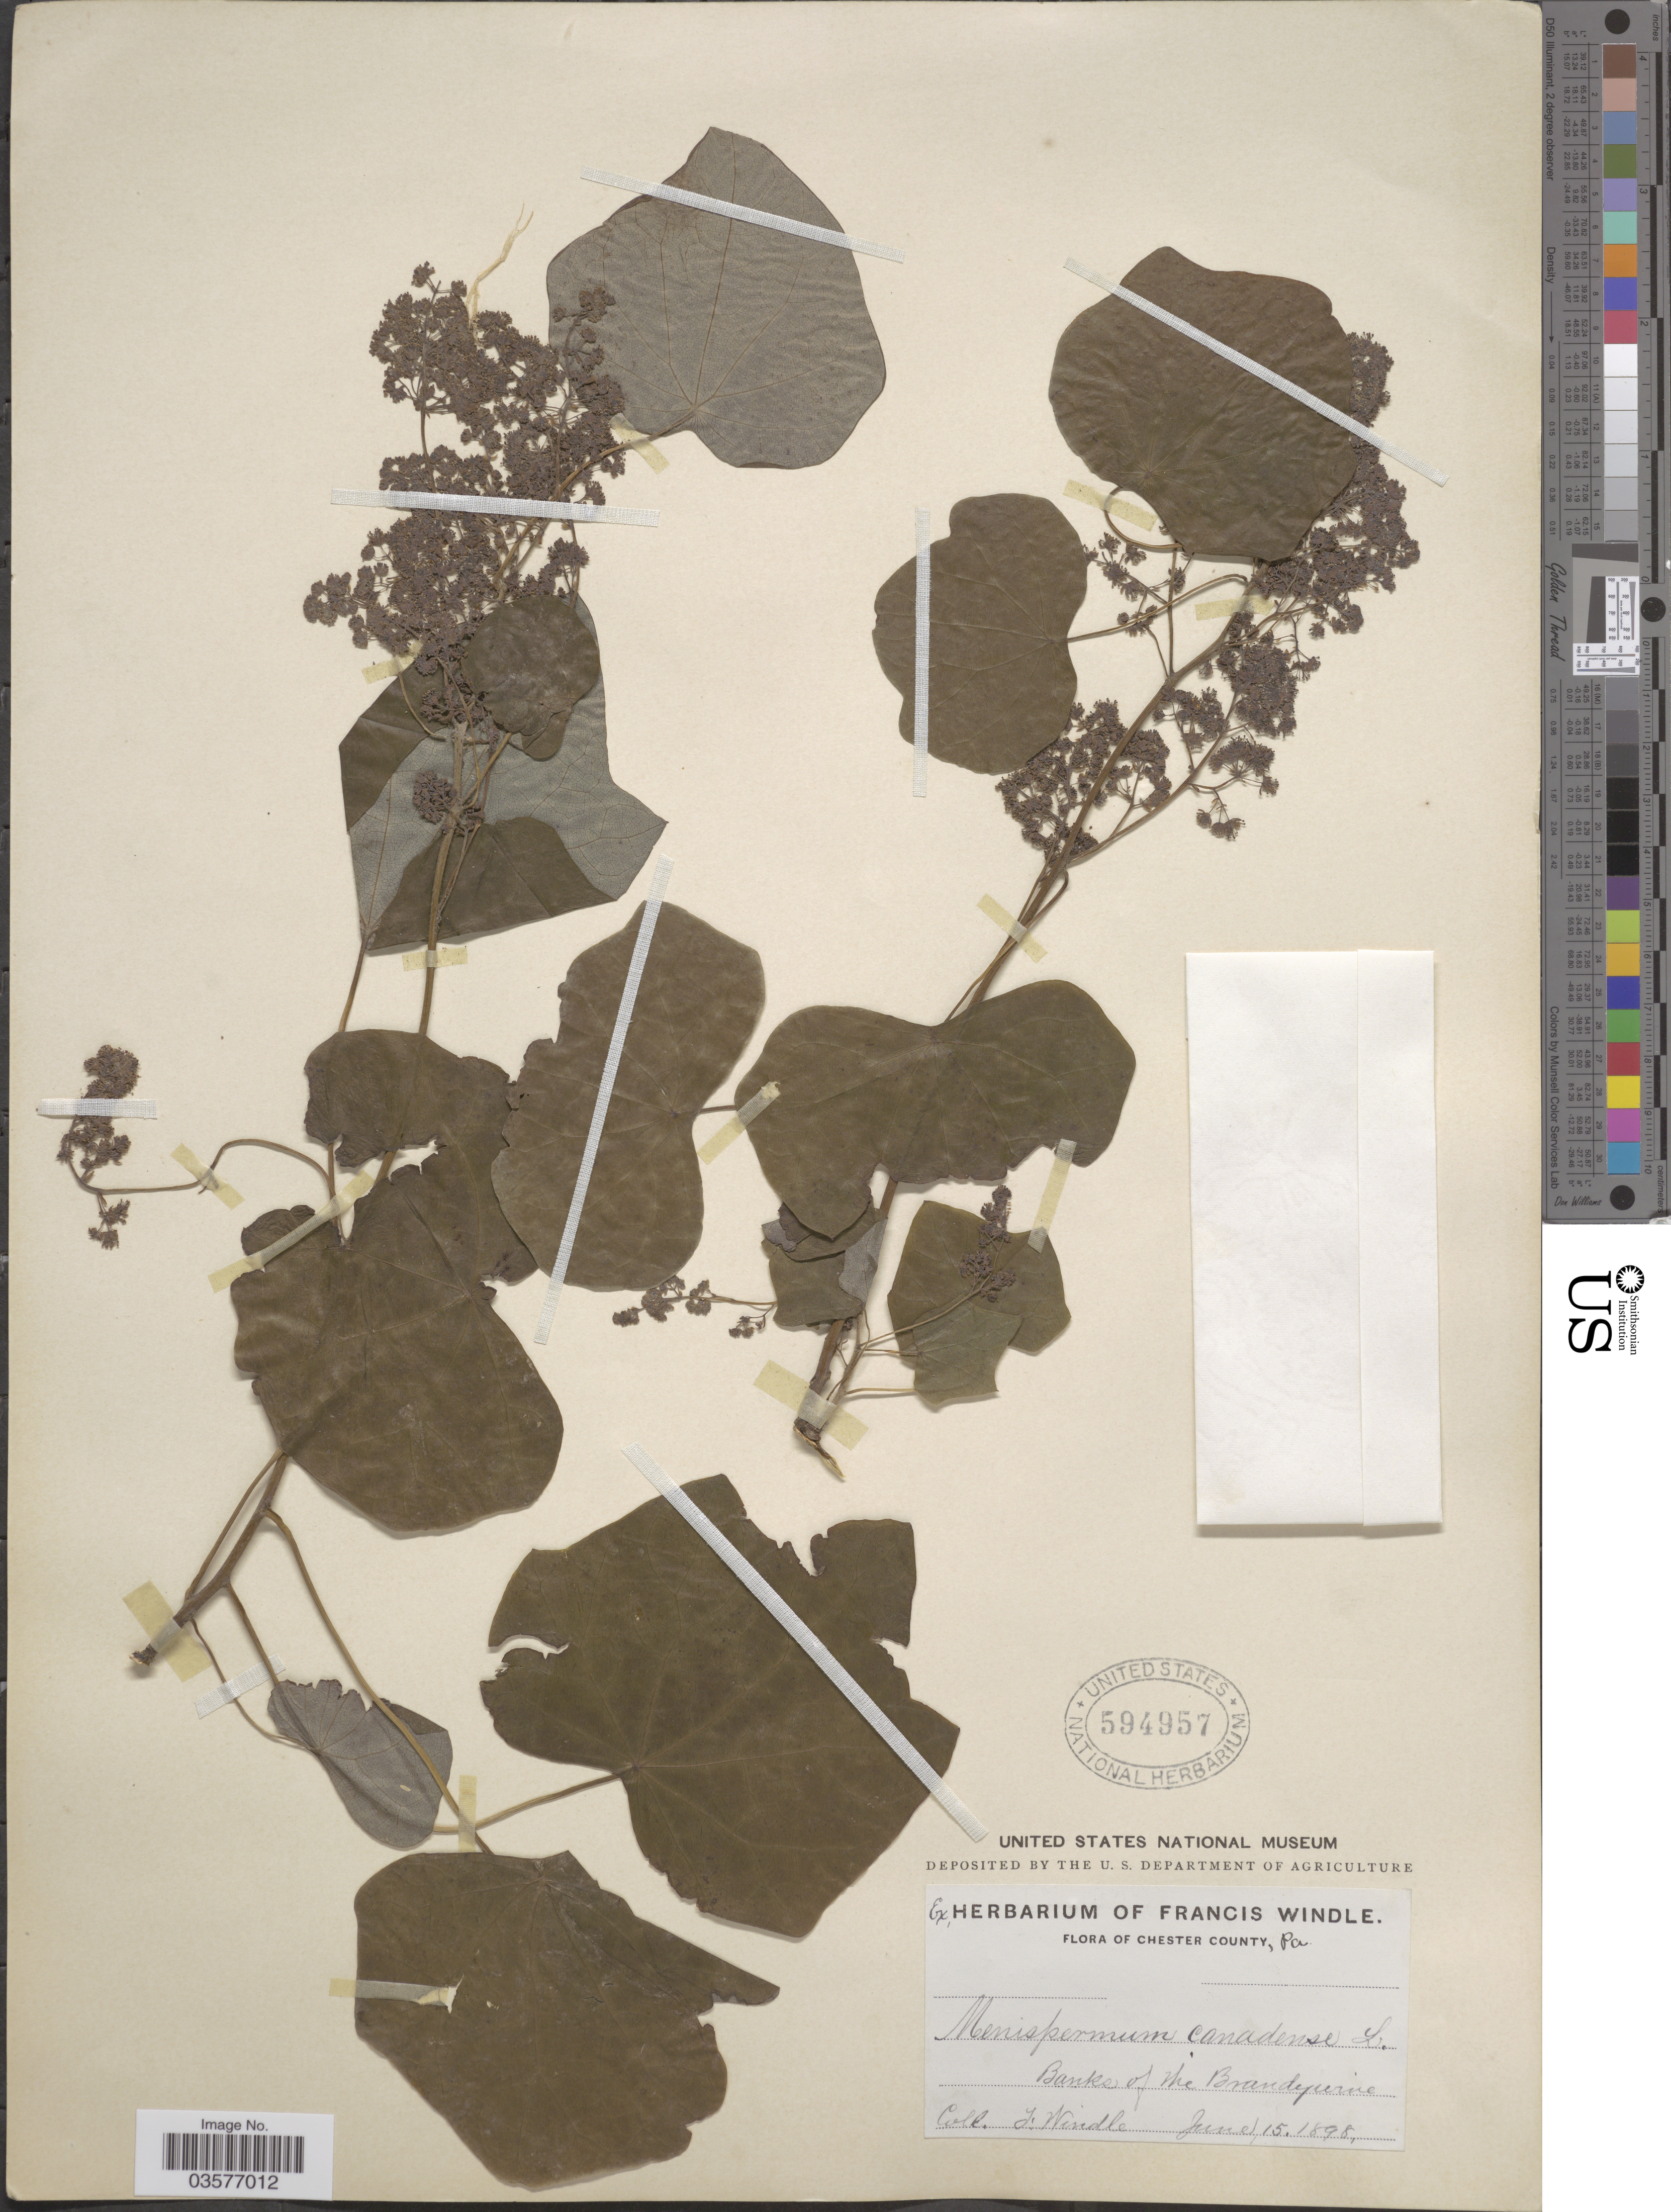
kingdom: Plantae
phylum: Tracheophyta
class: Magnoliopsida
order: Ranunculales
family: Menispermaceae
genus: Menispermum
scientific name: Menispermum canadense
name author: L.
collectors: F. Windle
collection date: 1898-06-15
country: United States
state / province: Pennsylvania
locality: Chester County. Banks of the Brandywine.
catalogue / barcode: US 594957